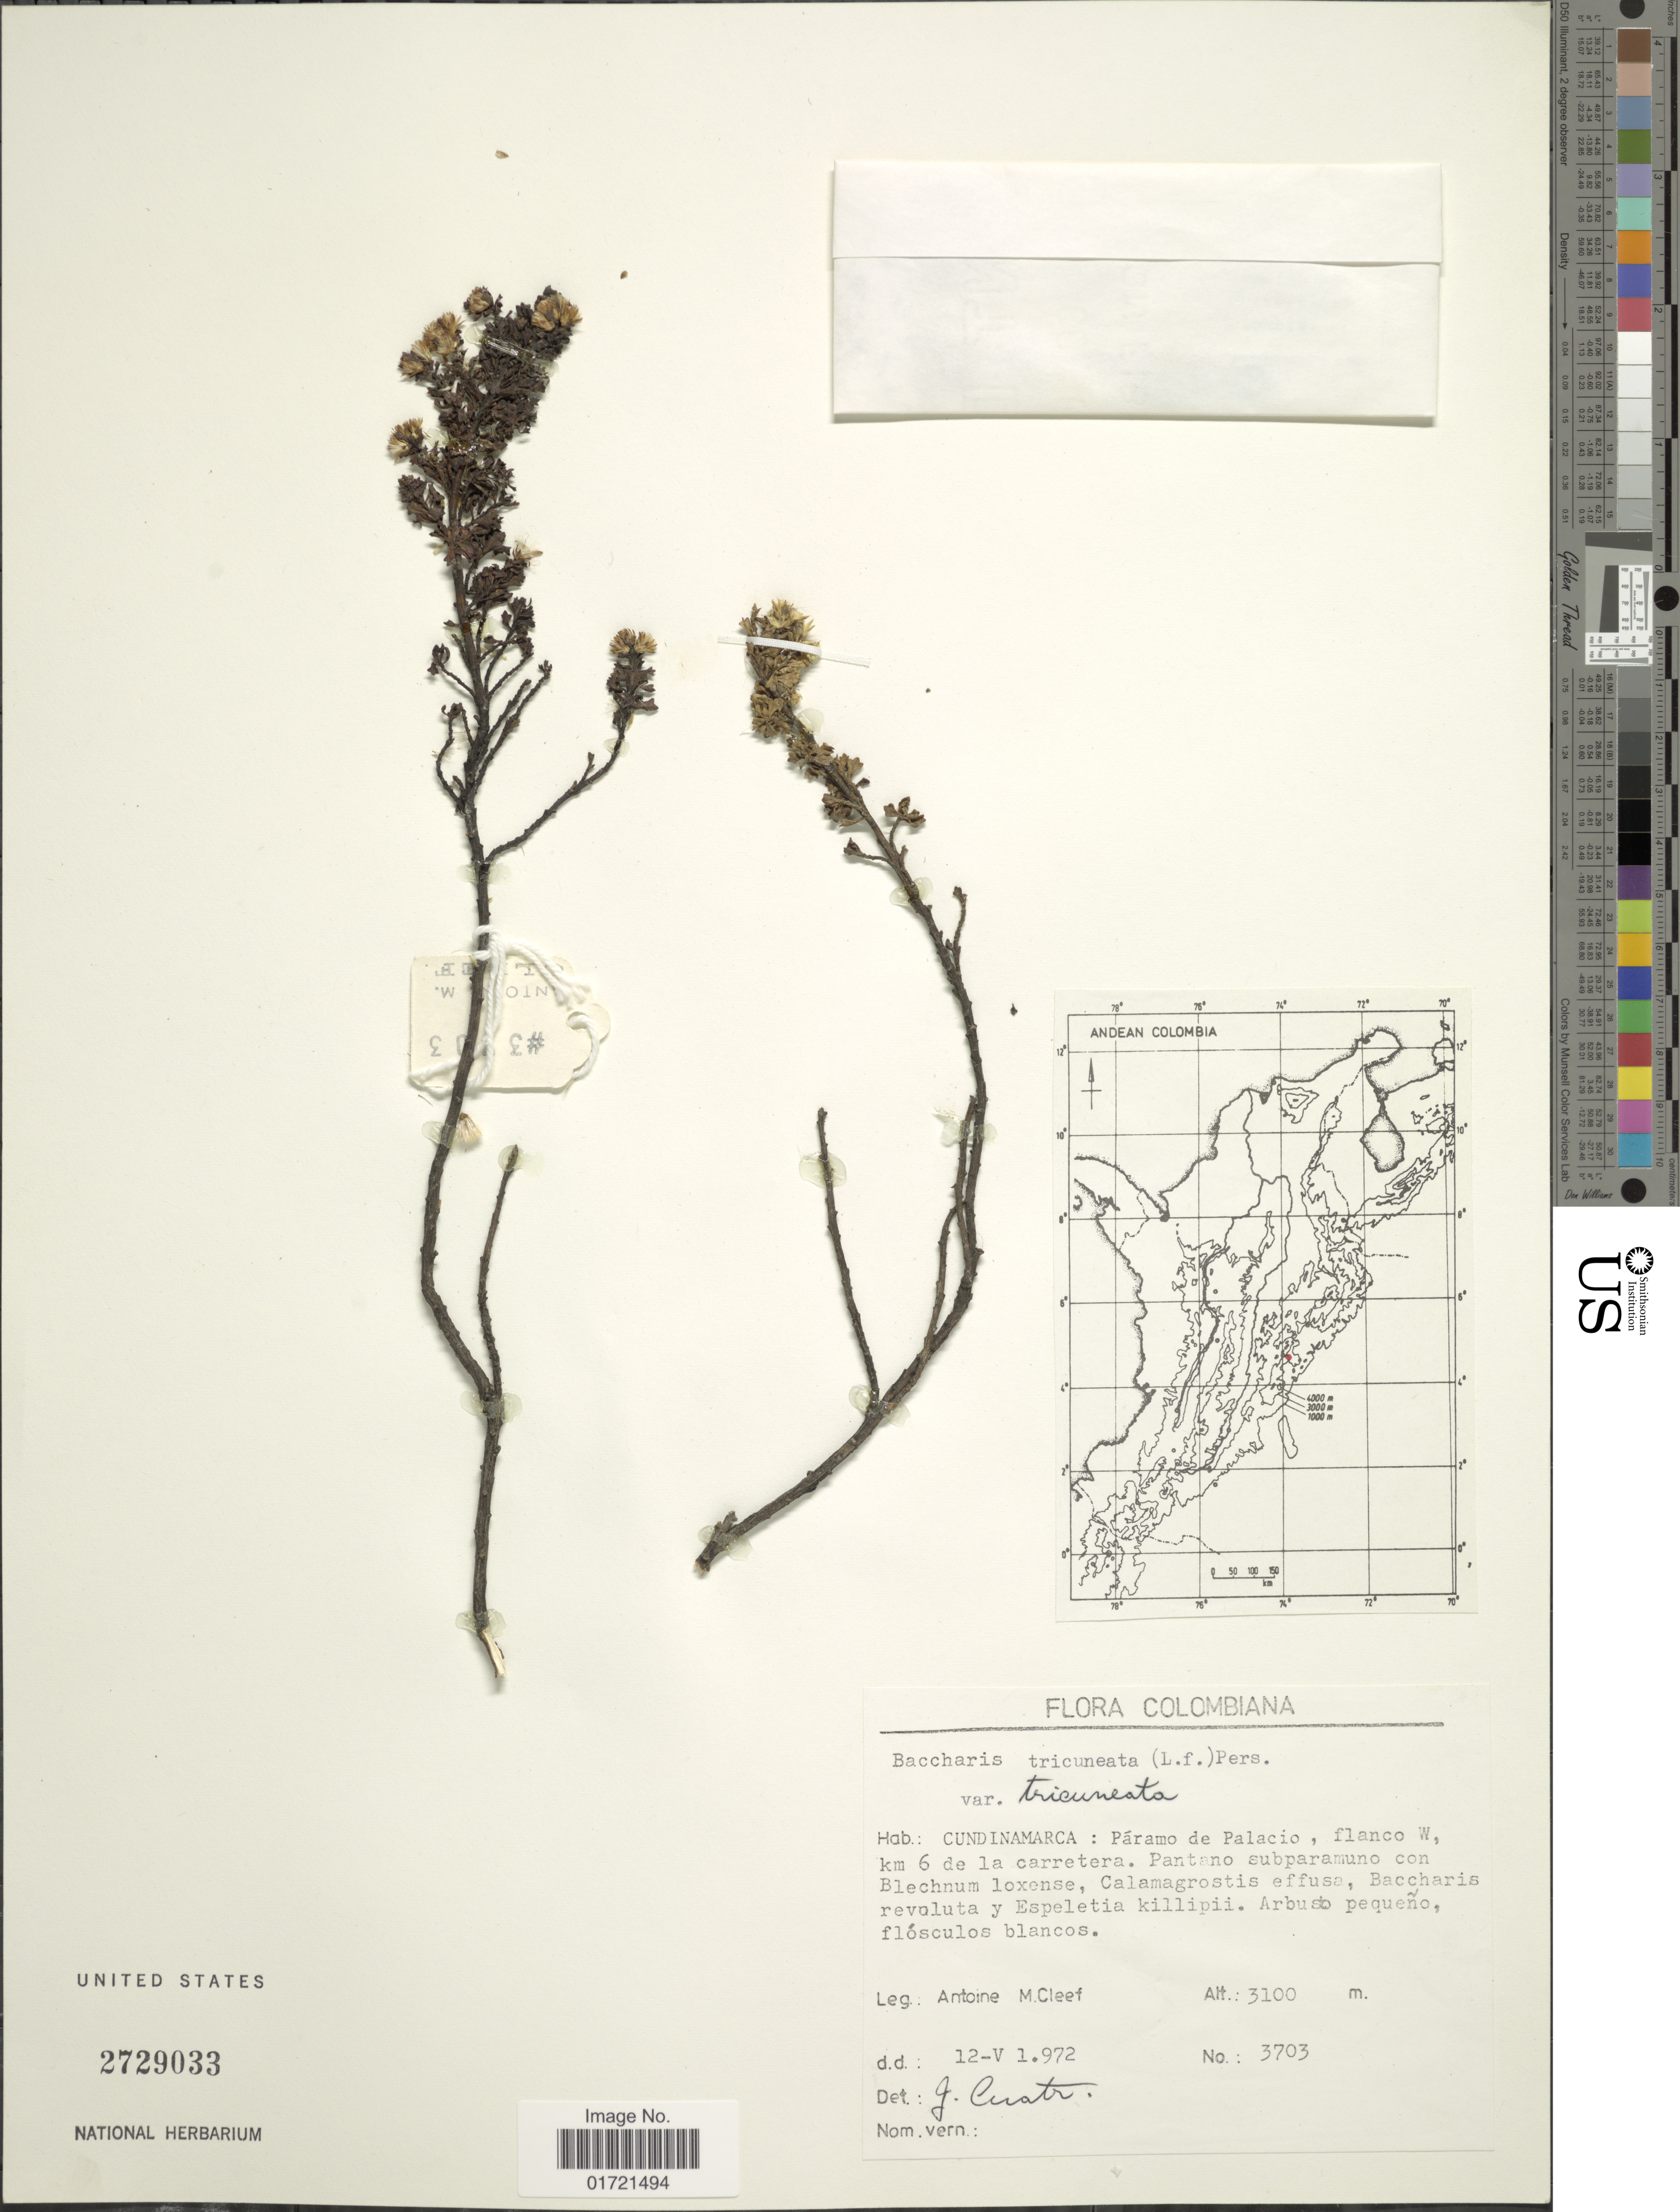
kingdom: Plantae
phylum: Tracheophyta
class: Magnoliopsida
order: Asterales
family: Asteraceae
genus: Baccharis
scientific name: Baccharis tricuneata f. tricuneata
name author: (L. f.) Pers.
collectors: A. M. Cleef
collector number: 3703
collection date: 1972-05-12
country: Colombia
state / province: Cundinamarca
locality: Paramo de Palacio, flanco W, km 6 de la carretera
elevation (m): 3100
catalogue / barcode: US 2729033